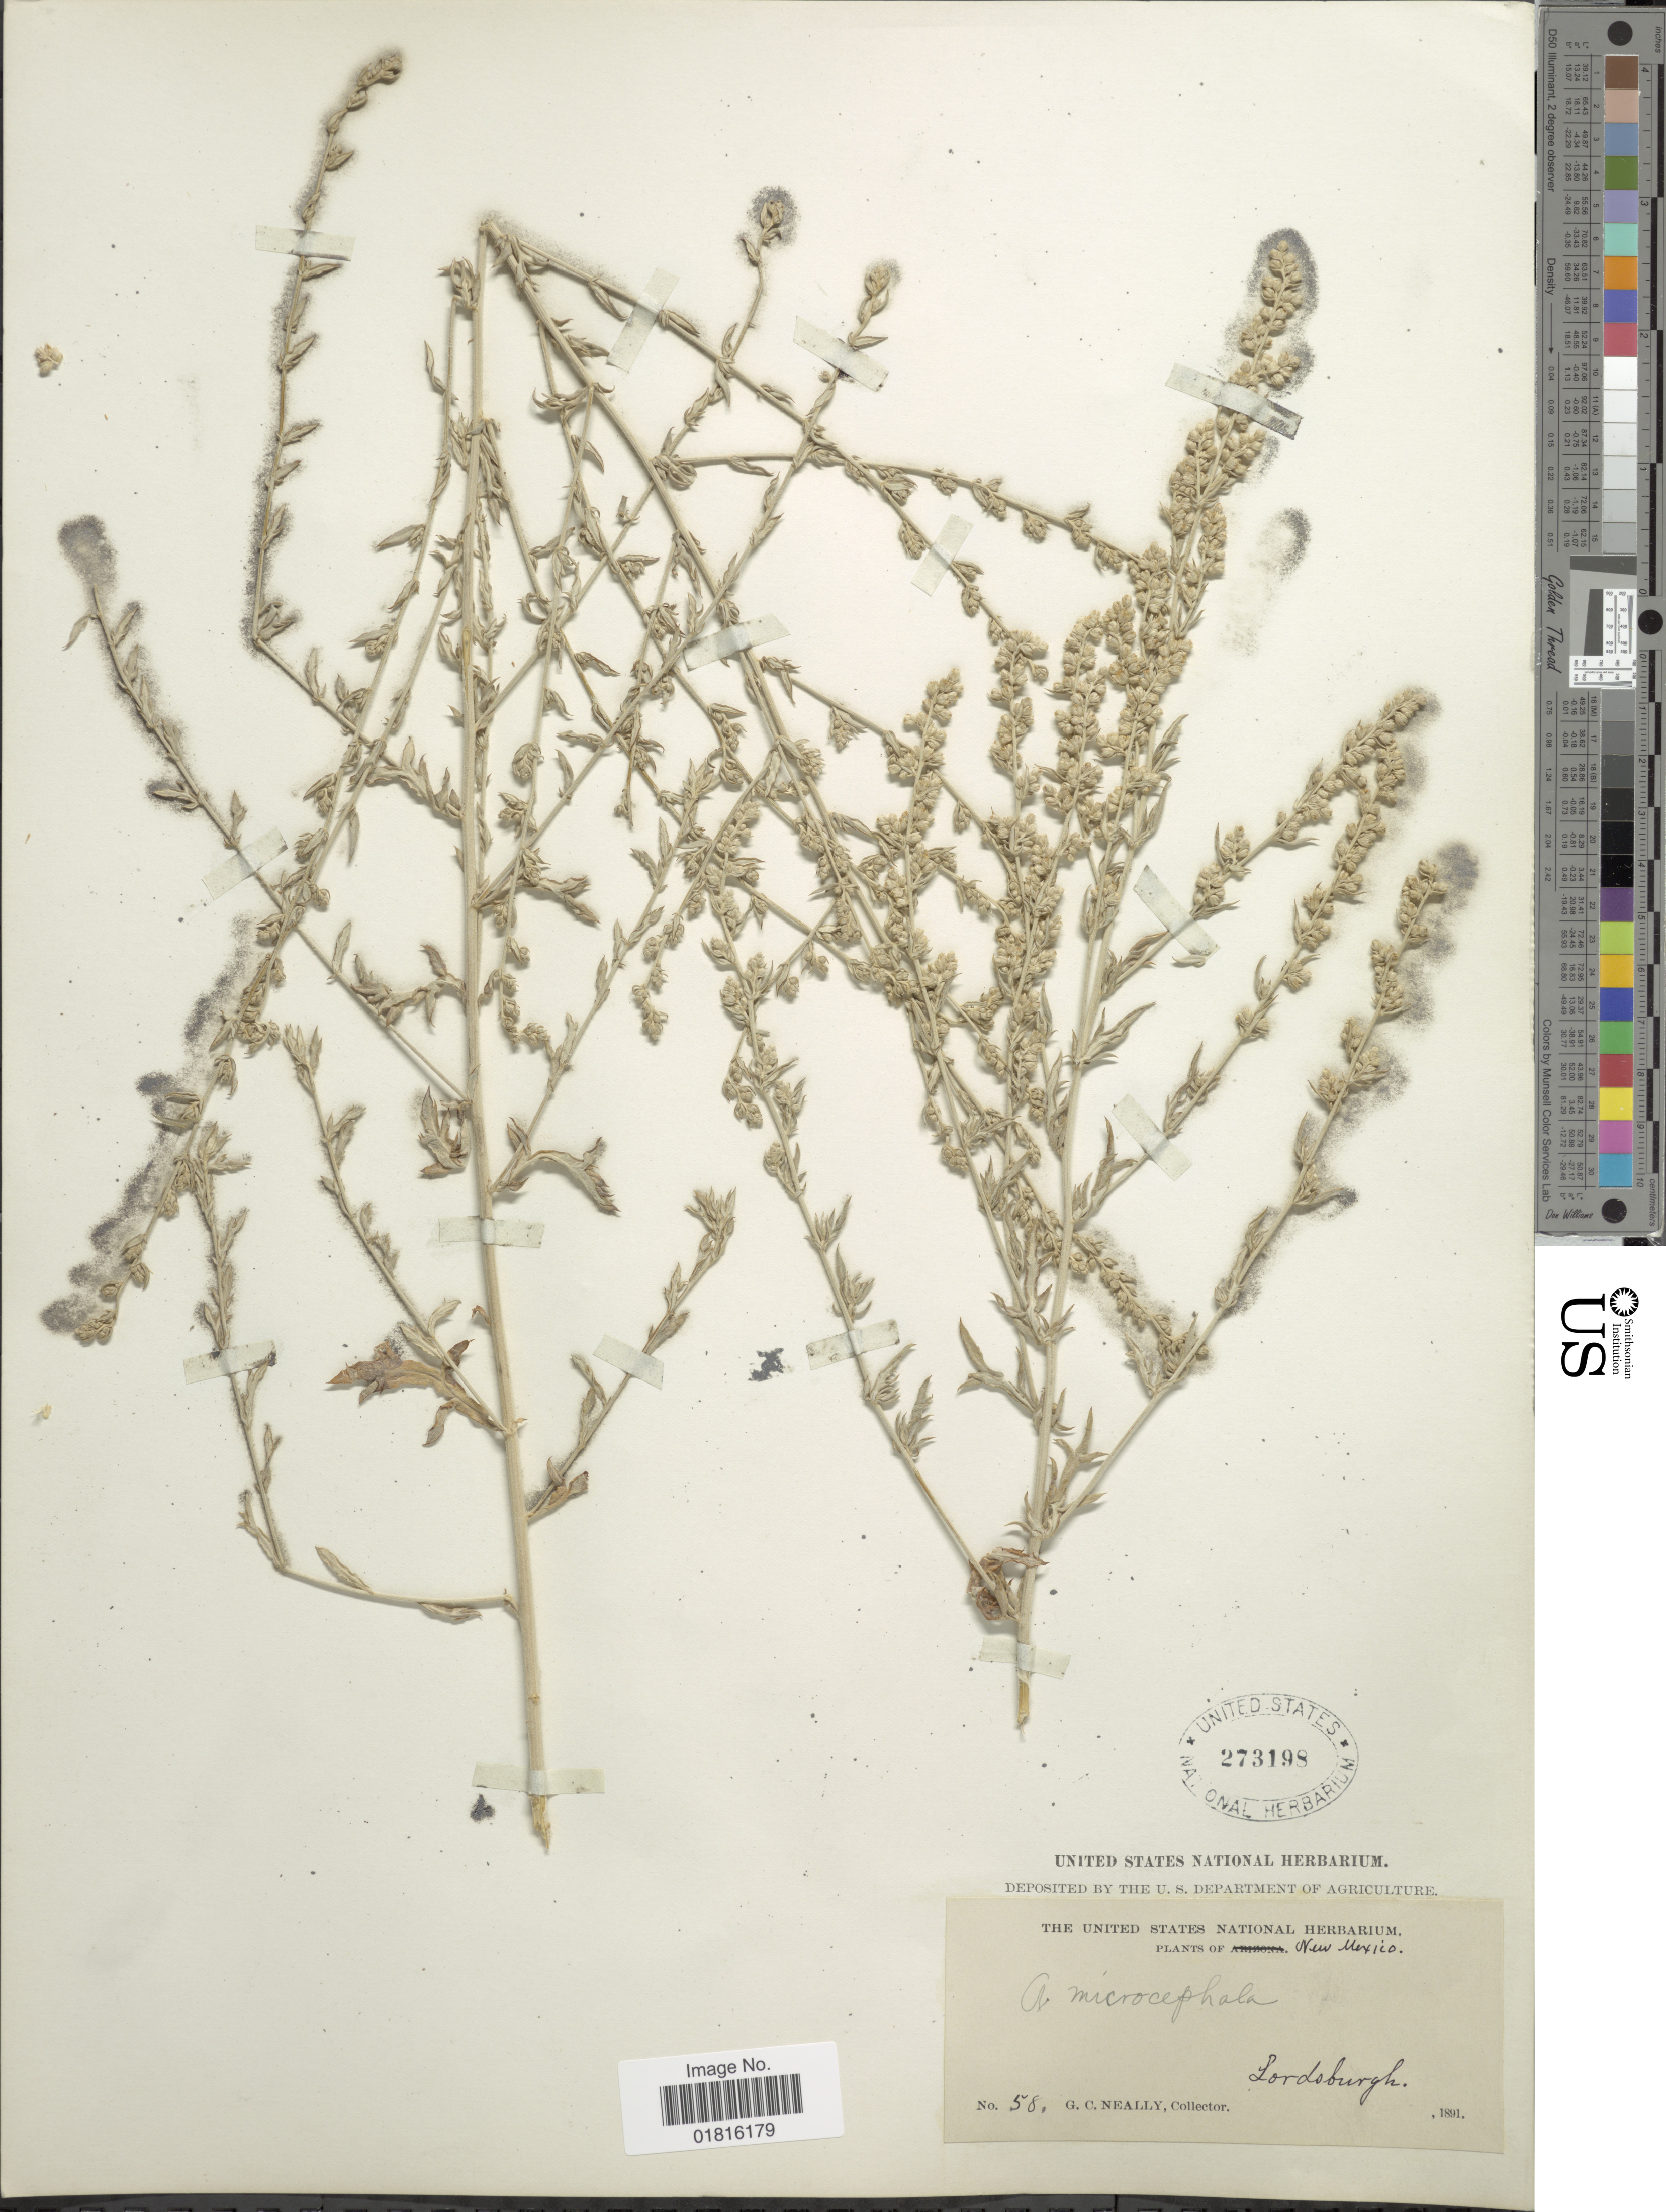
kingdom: Plantae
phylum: Tracheophyta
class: Magnoliopsida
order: Asterales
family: Asteraceae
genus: Artemisia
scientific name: Artemisia ludoviciana subsp. albula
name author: (Wooton) D.D. Keck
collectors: G. Neally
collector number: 58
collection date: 1891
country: United States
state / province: New Mexico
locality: Lordsburgh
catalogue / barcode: US 273198